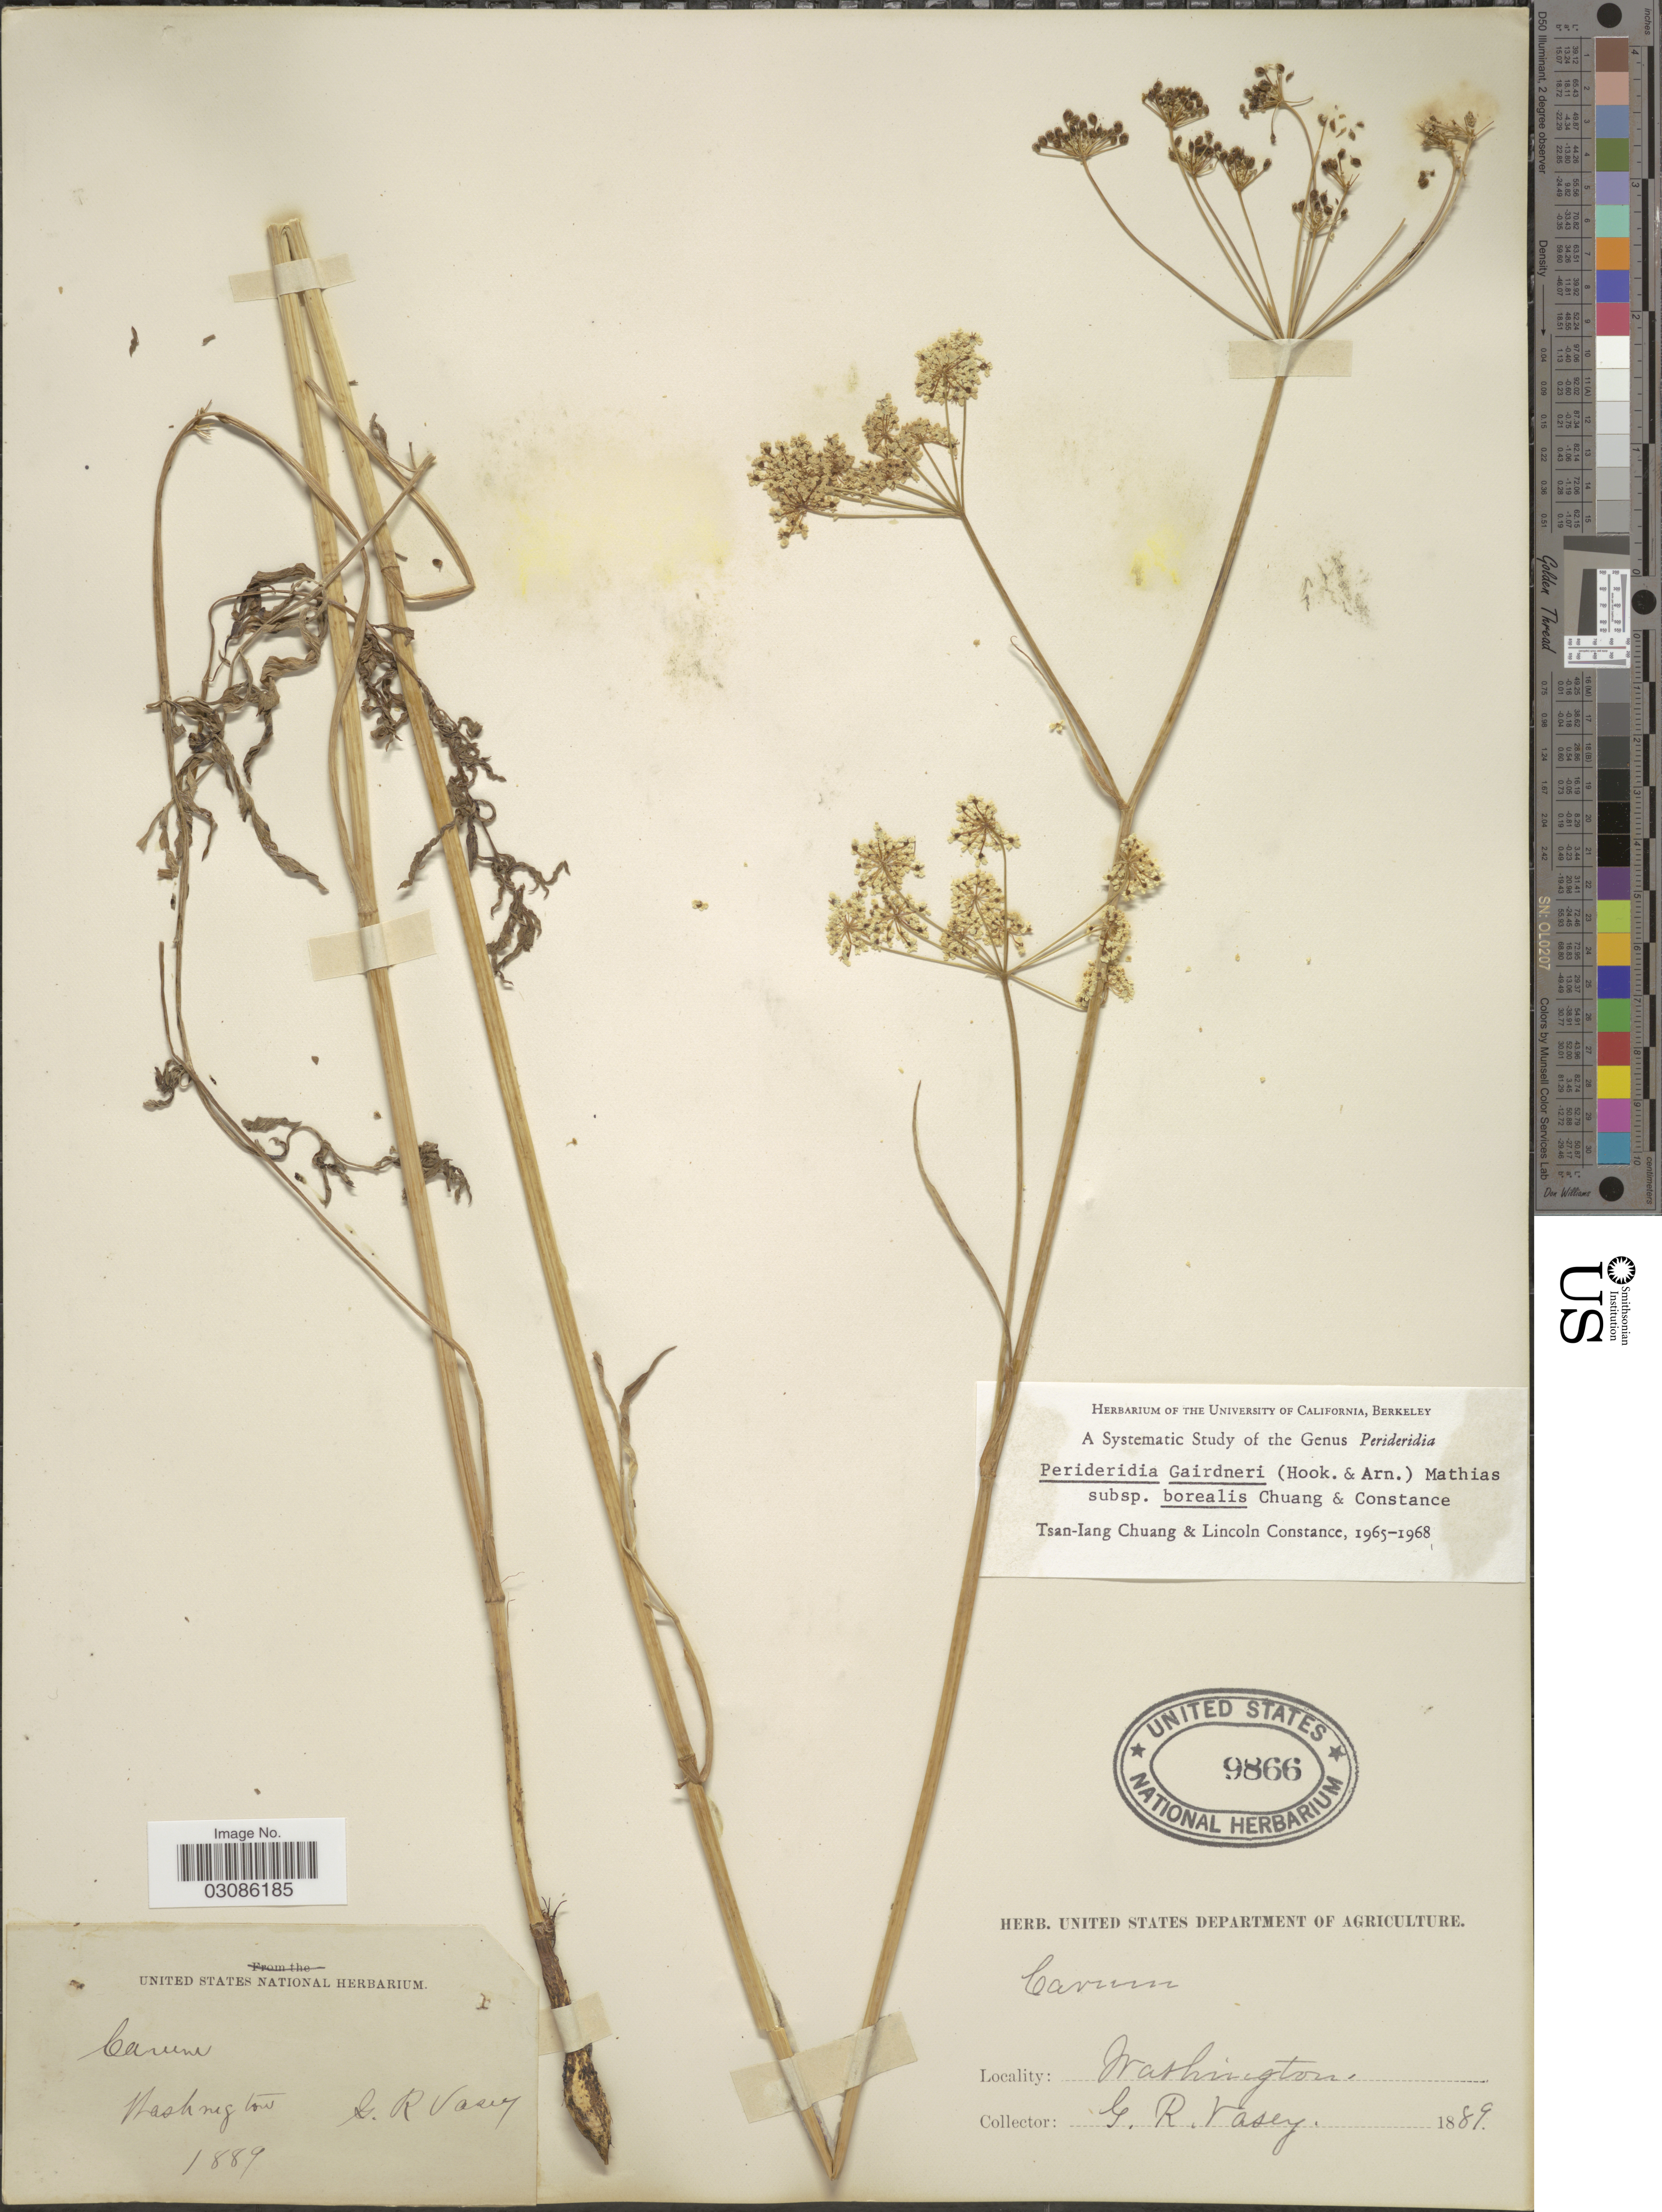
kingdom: Plantae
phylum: Tracheophyta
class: Magnoliopsida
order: Apiales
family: Apiaceae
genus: Perideridia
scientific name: Perideridia gairdneri subsp. borealis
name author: T.I. Chuang & Constance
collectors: G. R. Vasey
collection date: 1889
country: United States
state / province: Washington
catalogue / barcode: US 9866